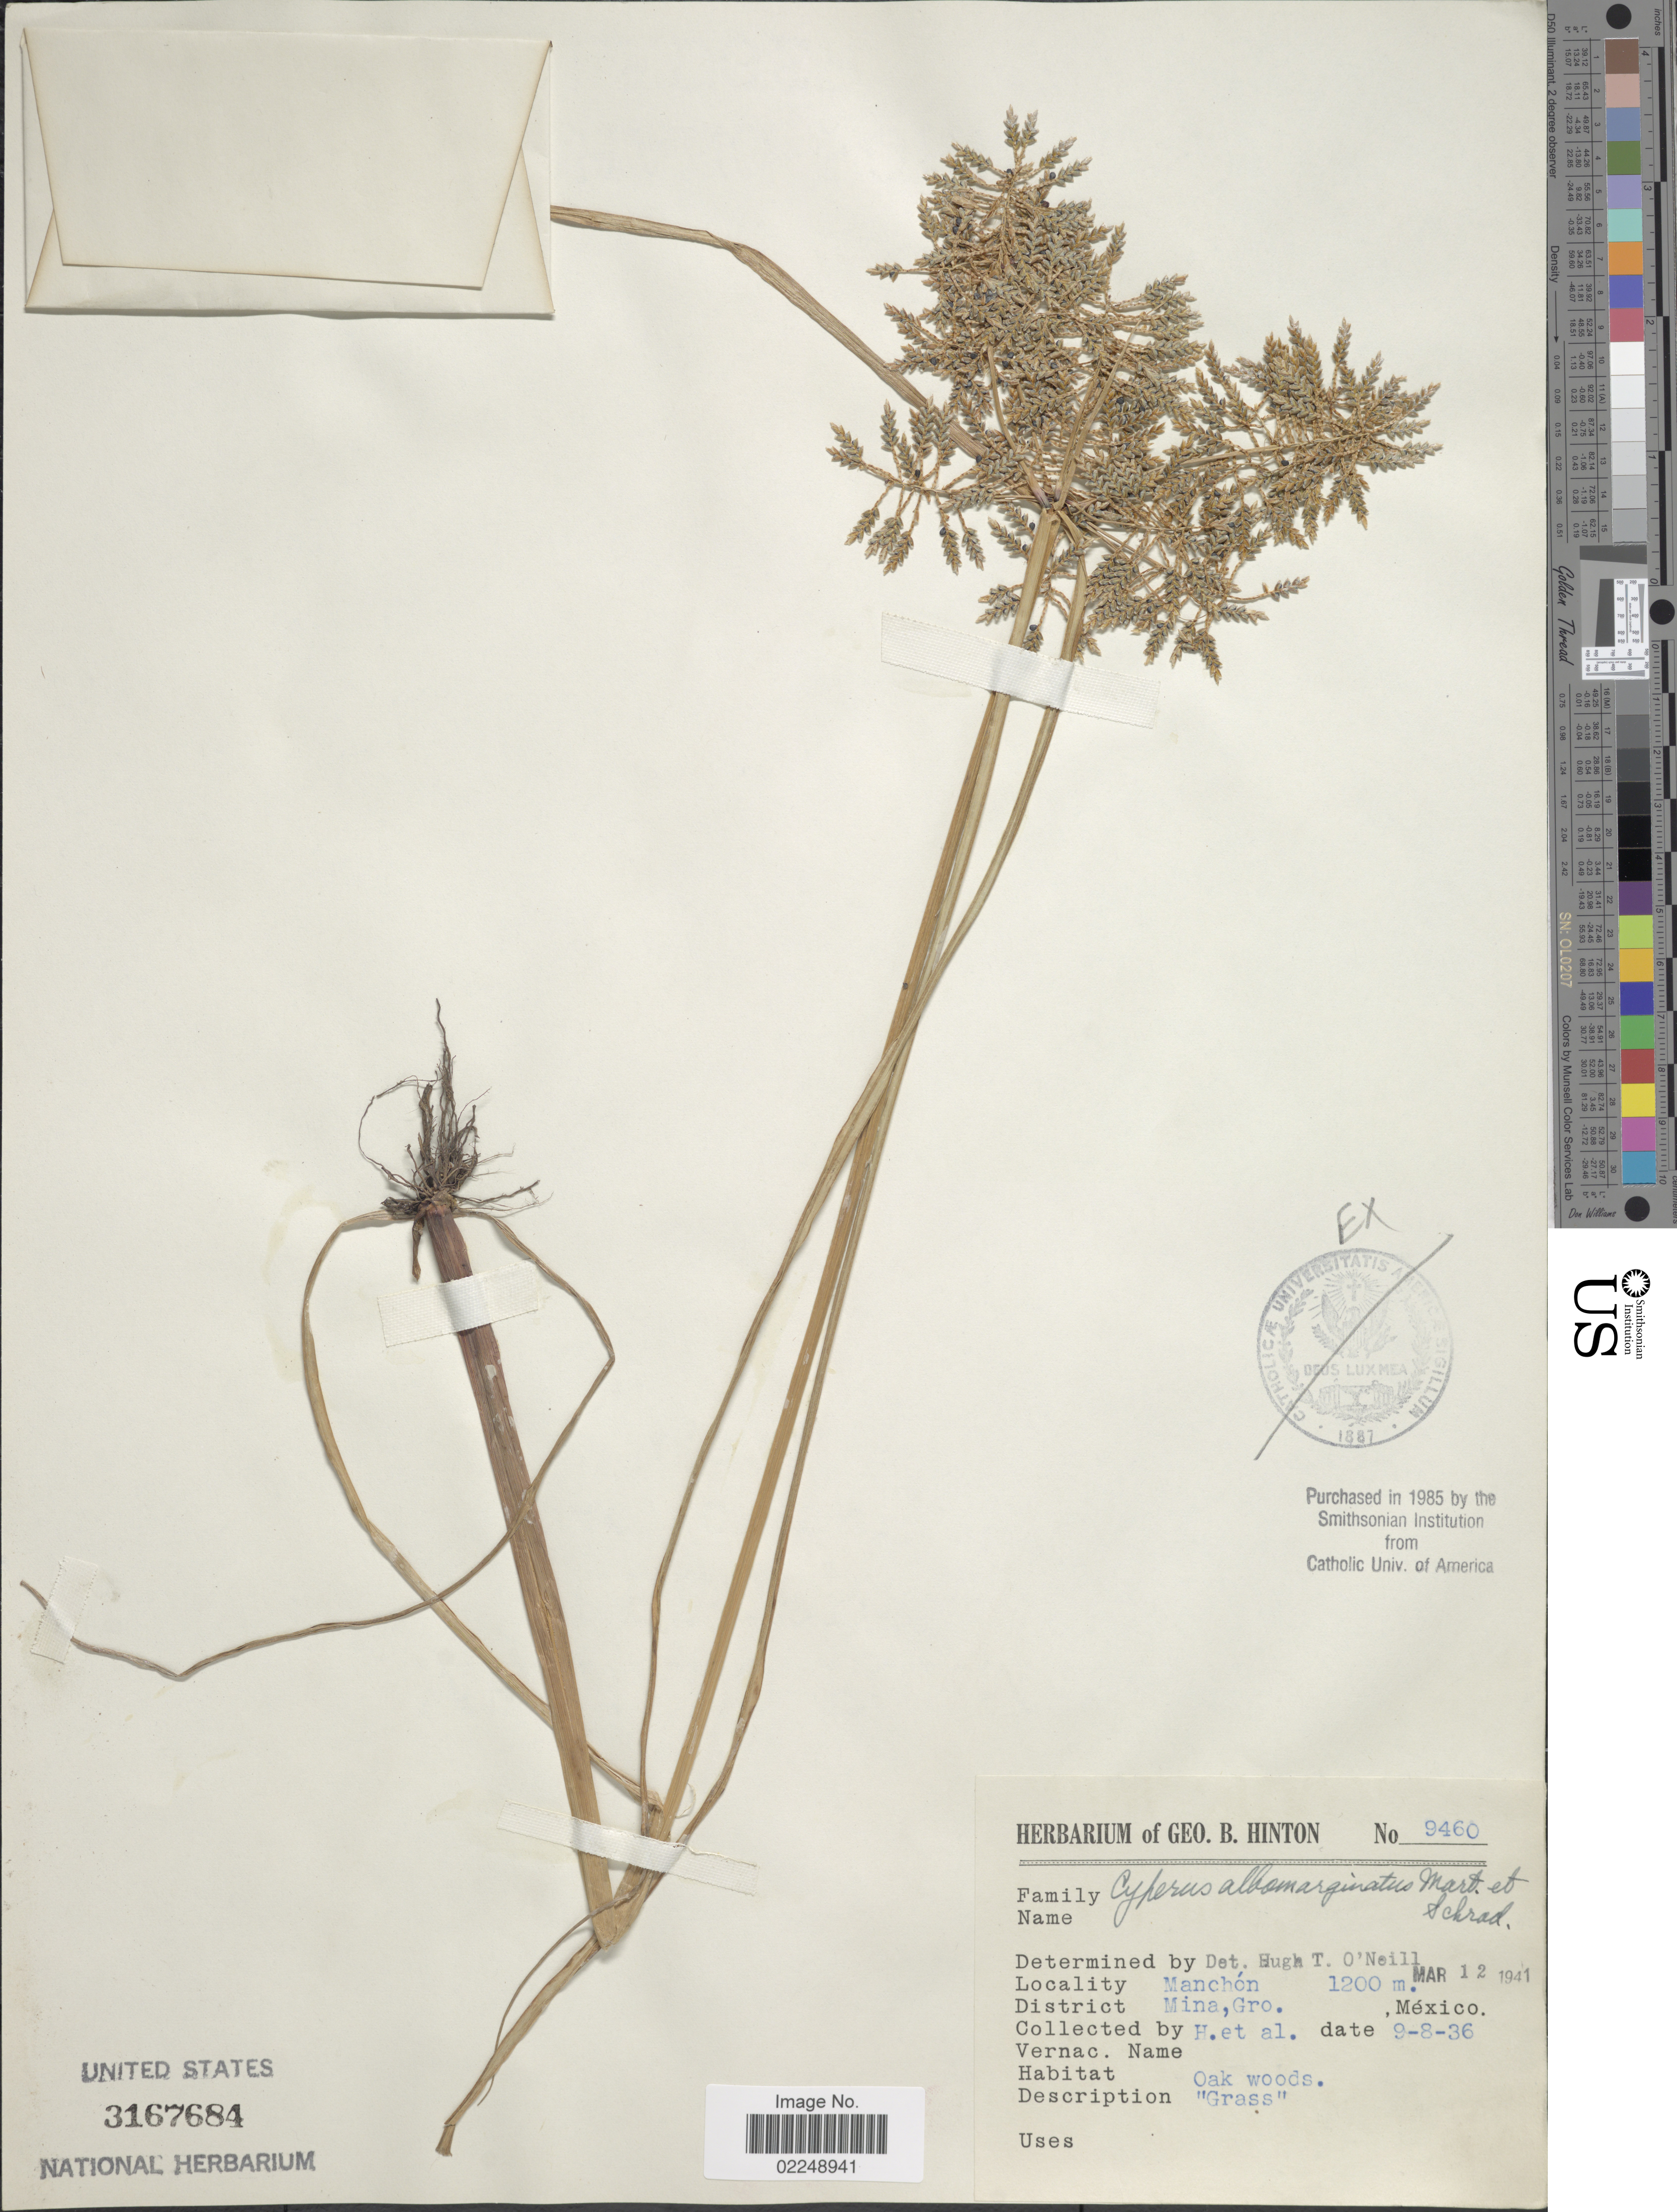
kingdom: Plantae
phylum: Tracheophyta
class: Liliopsida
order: Poales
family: Cyperaceae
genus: Cyperus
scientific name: Cyperus flavicomus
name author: Michx.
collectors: G. B. Hinton & et al.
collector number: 9460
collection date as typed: Transcribed d/m/y: 8/9/36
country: Mexico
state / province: Guerrero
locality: Manchon, District Mina, Gro.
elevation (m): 1200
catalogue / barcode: US 3167684